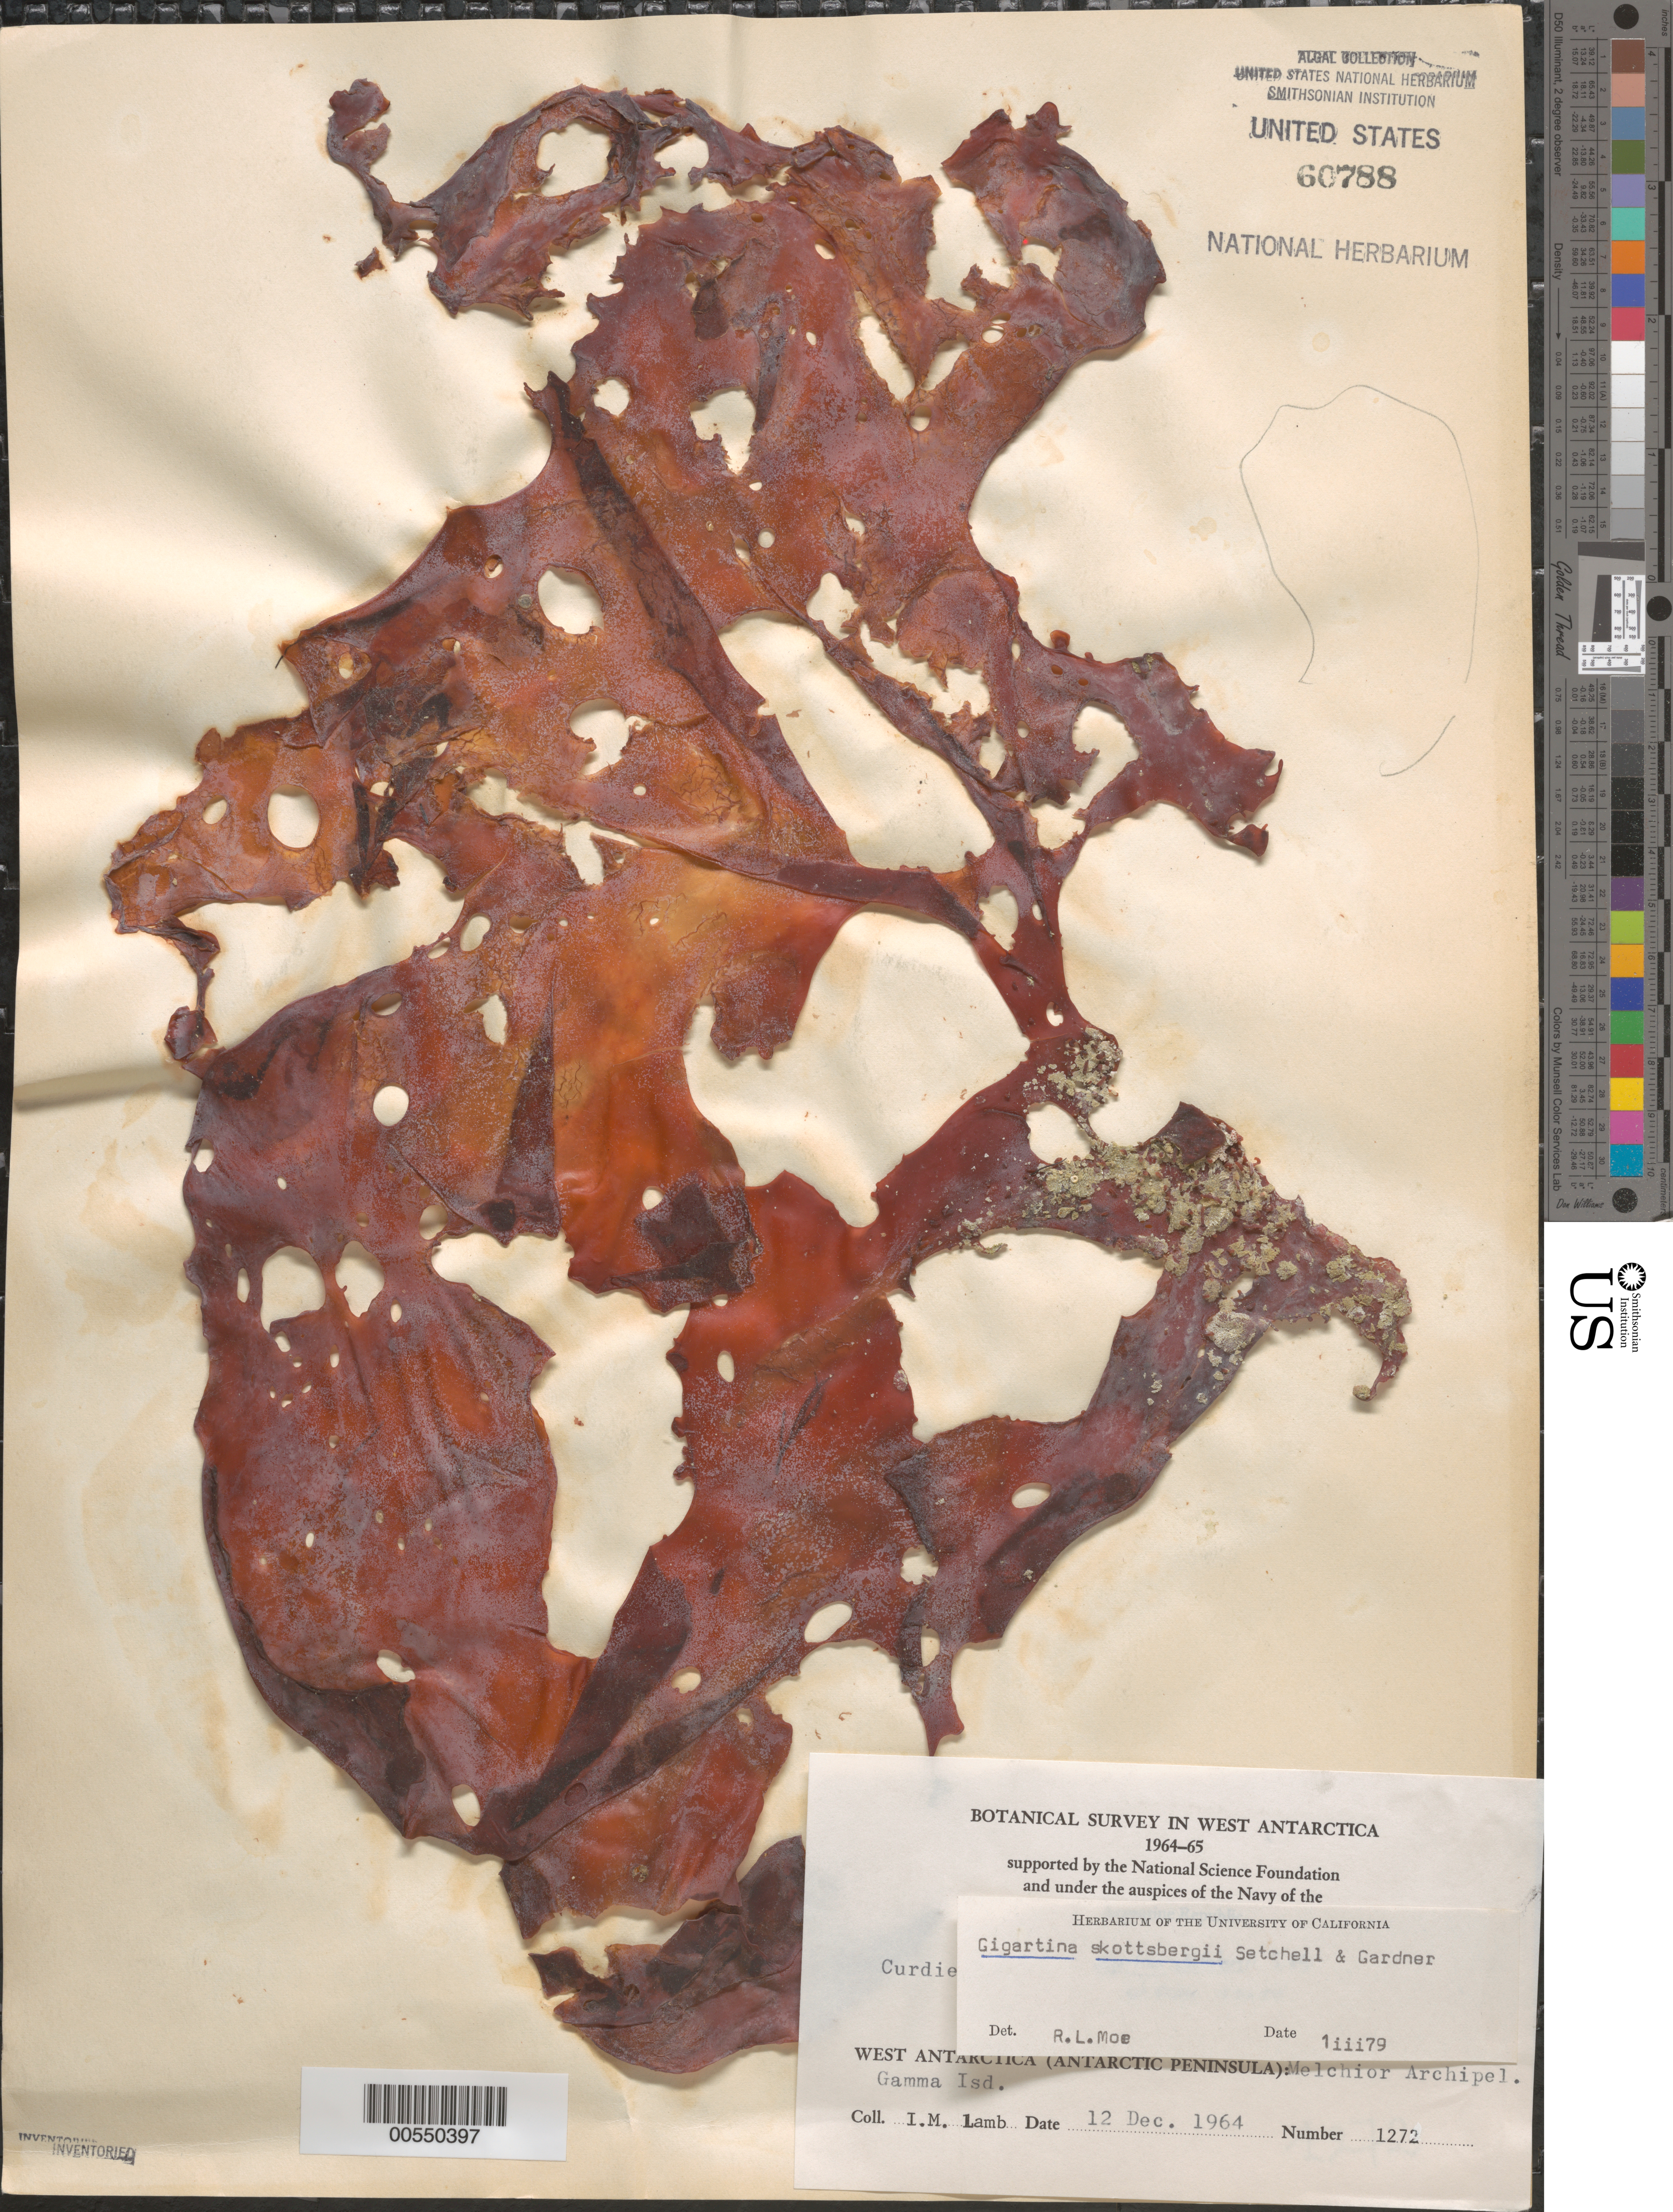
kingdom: Plantae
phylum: Rhodophyta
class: Florideophyceae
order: Gigartinales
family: Gigartinaceae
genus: Sarcopeltis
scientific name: Sarcopeltis skottsbergii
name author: (Setchell & N.L. Gardner) Hommersand et al.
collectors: I. M. Lamb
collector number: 1272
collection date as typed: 12 Dec 1964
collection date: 1964-12-12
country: Antarctica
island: Gamma Island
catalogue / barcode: US 60788